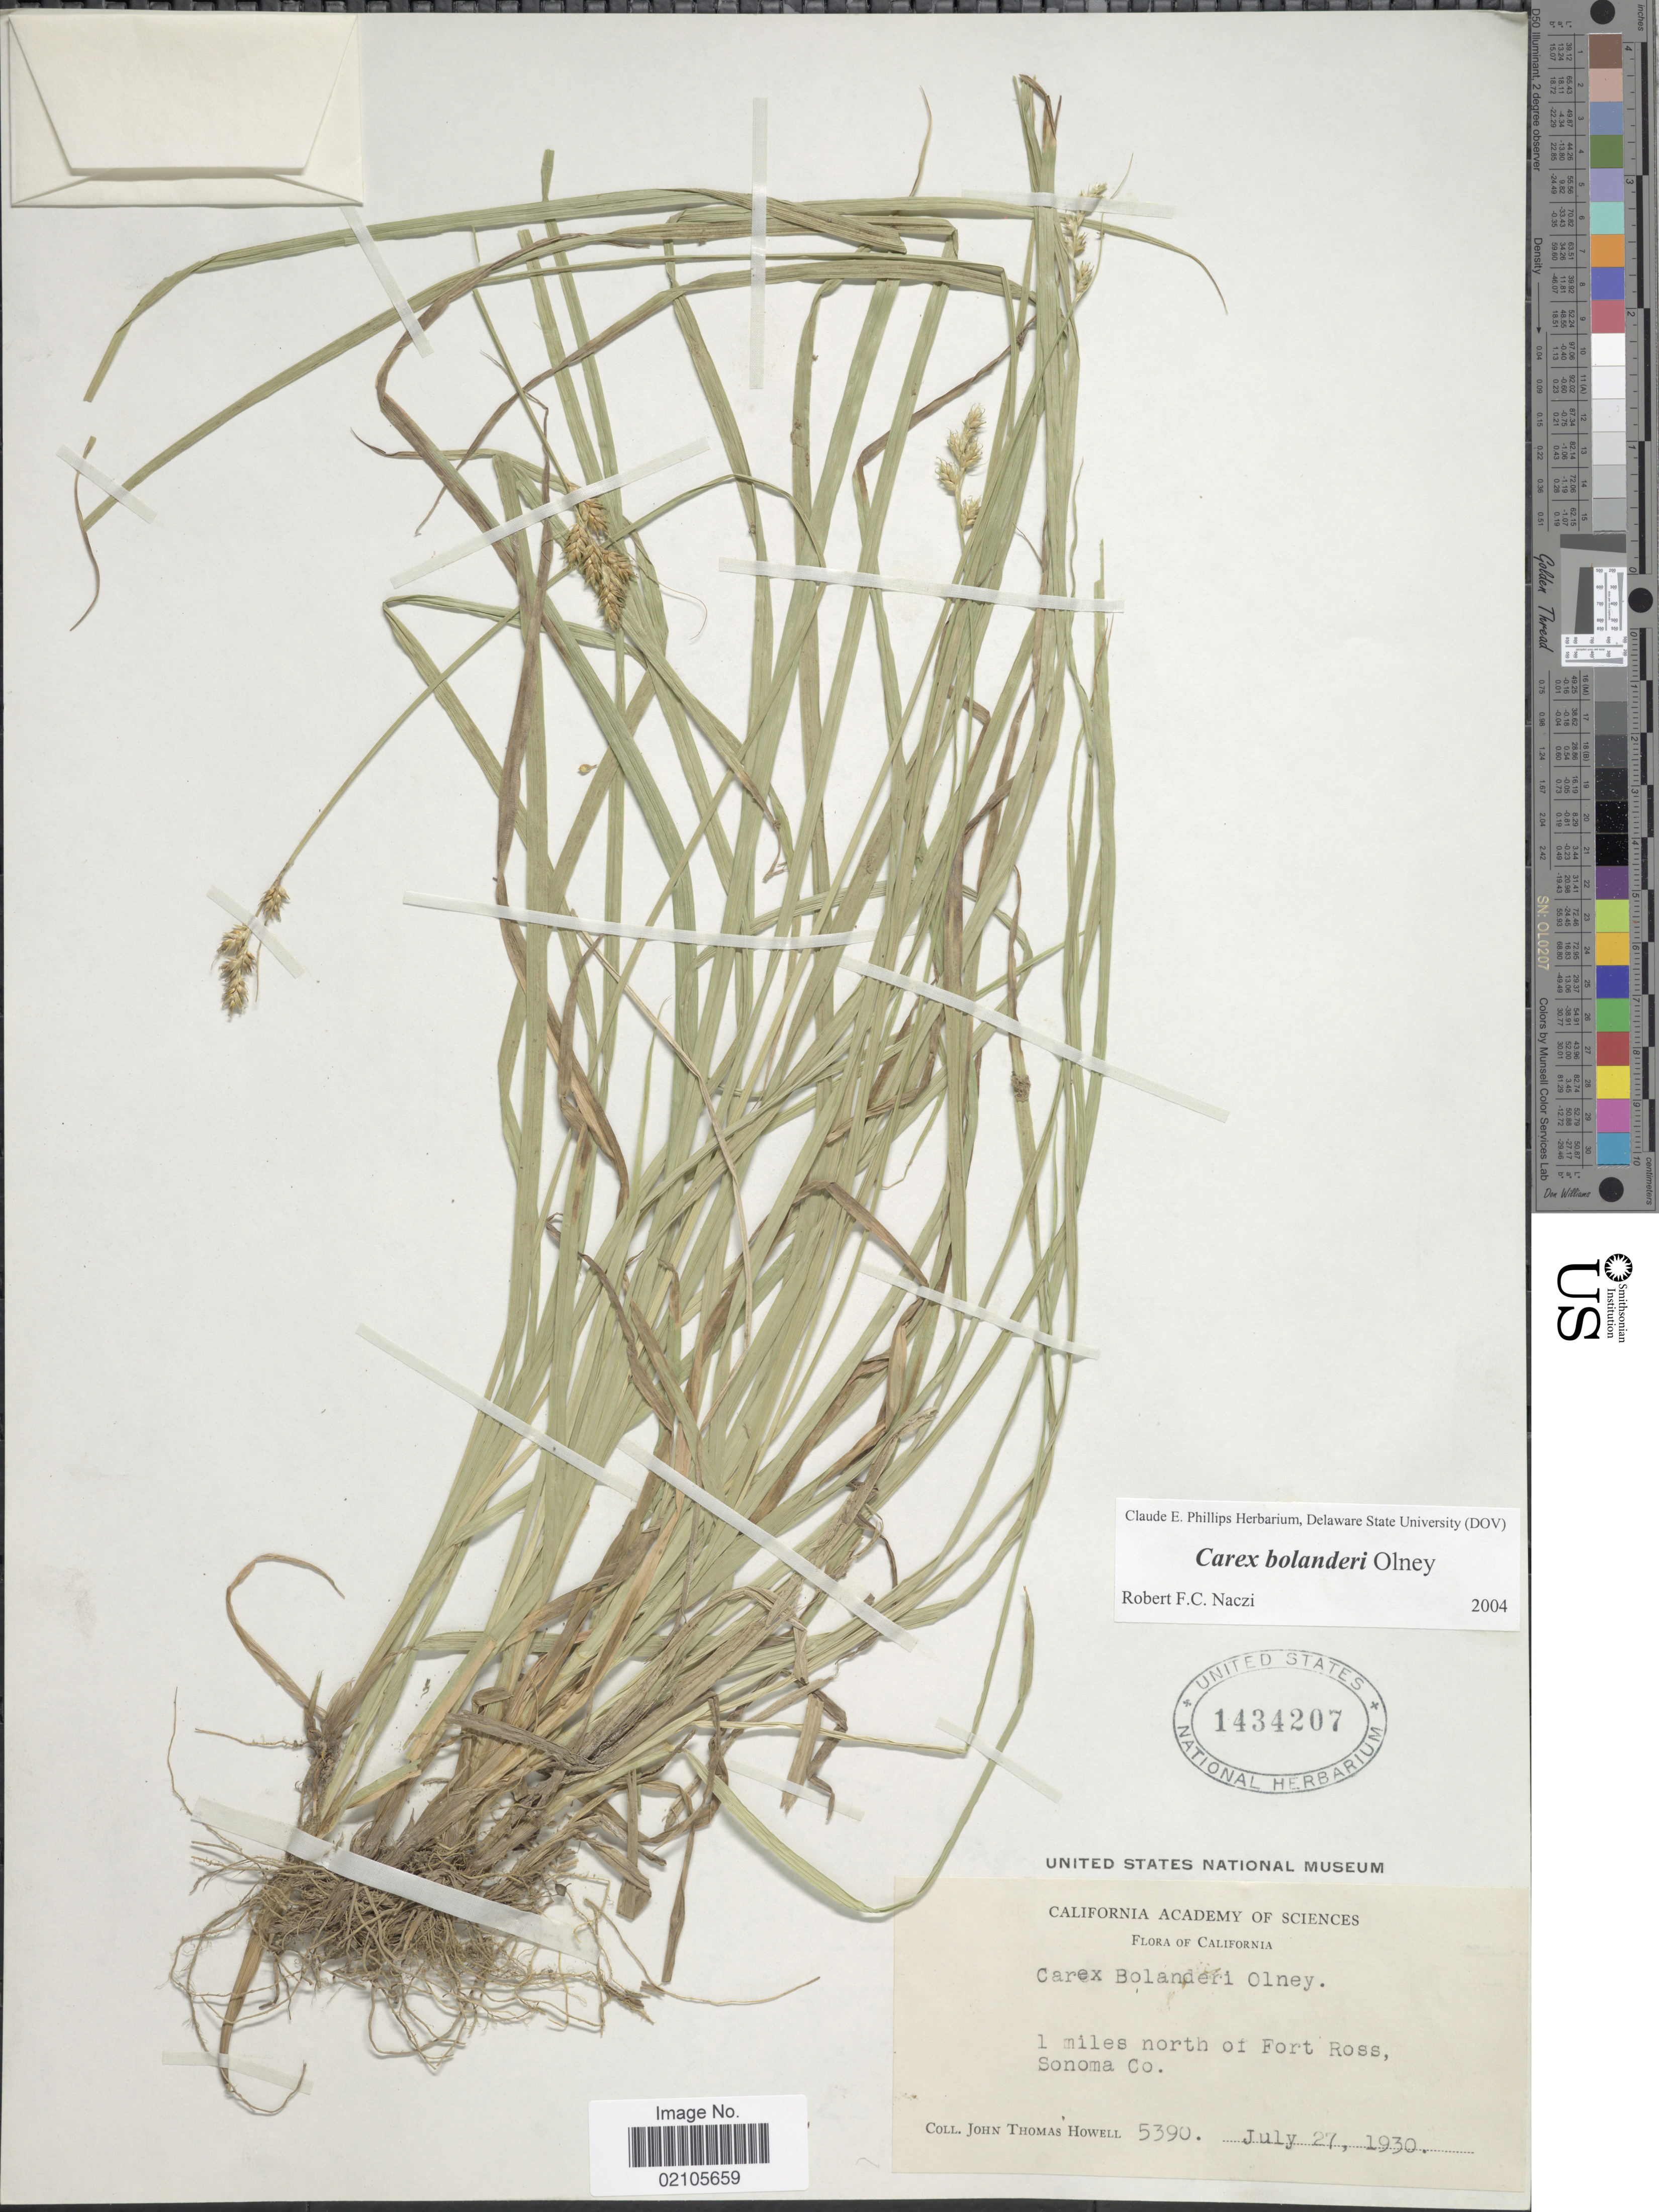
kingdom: Plantae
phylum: Tracheophyta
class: Liliopsida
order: Poales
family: Cyperaceae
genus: Carex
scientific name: Carex bolanderi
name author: Olney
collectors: J. T. Howell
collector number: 5390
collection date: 1930-07-27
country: United States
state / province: California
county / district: Sonoma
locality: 1 miles north of Fort Ross, Sonoma Co.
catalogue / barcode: US 1434207